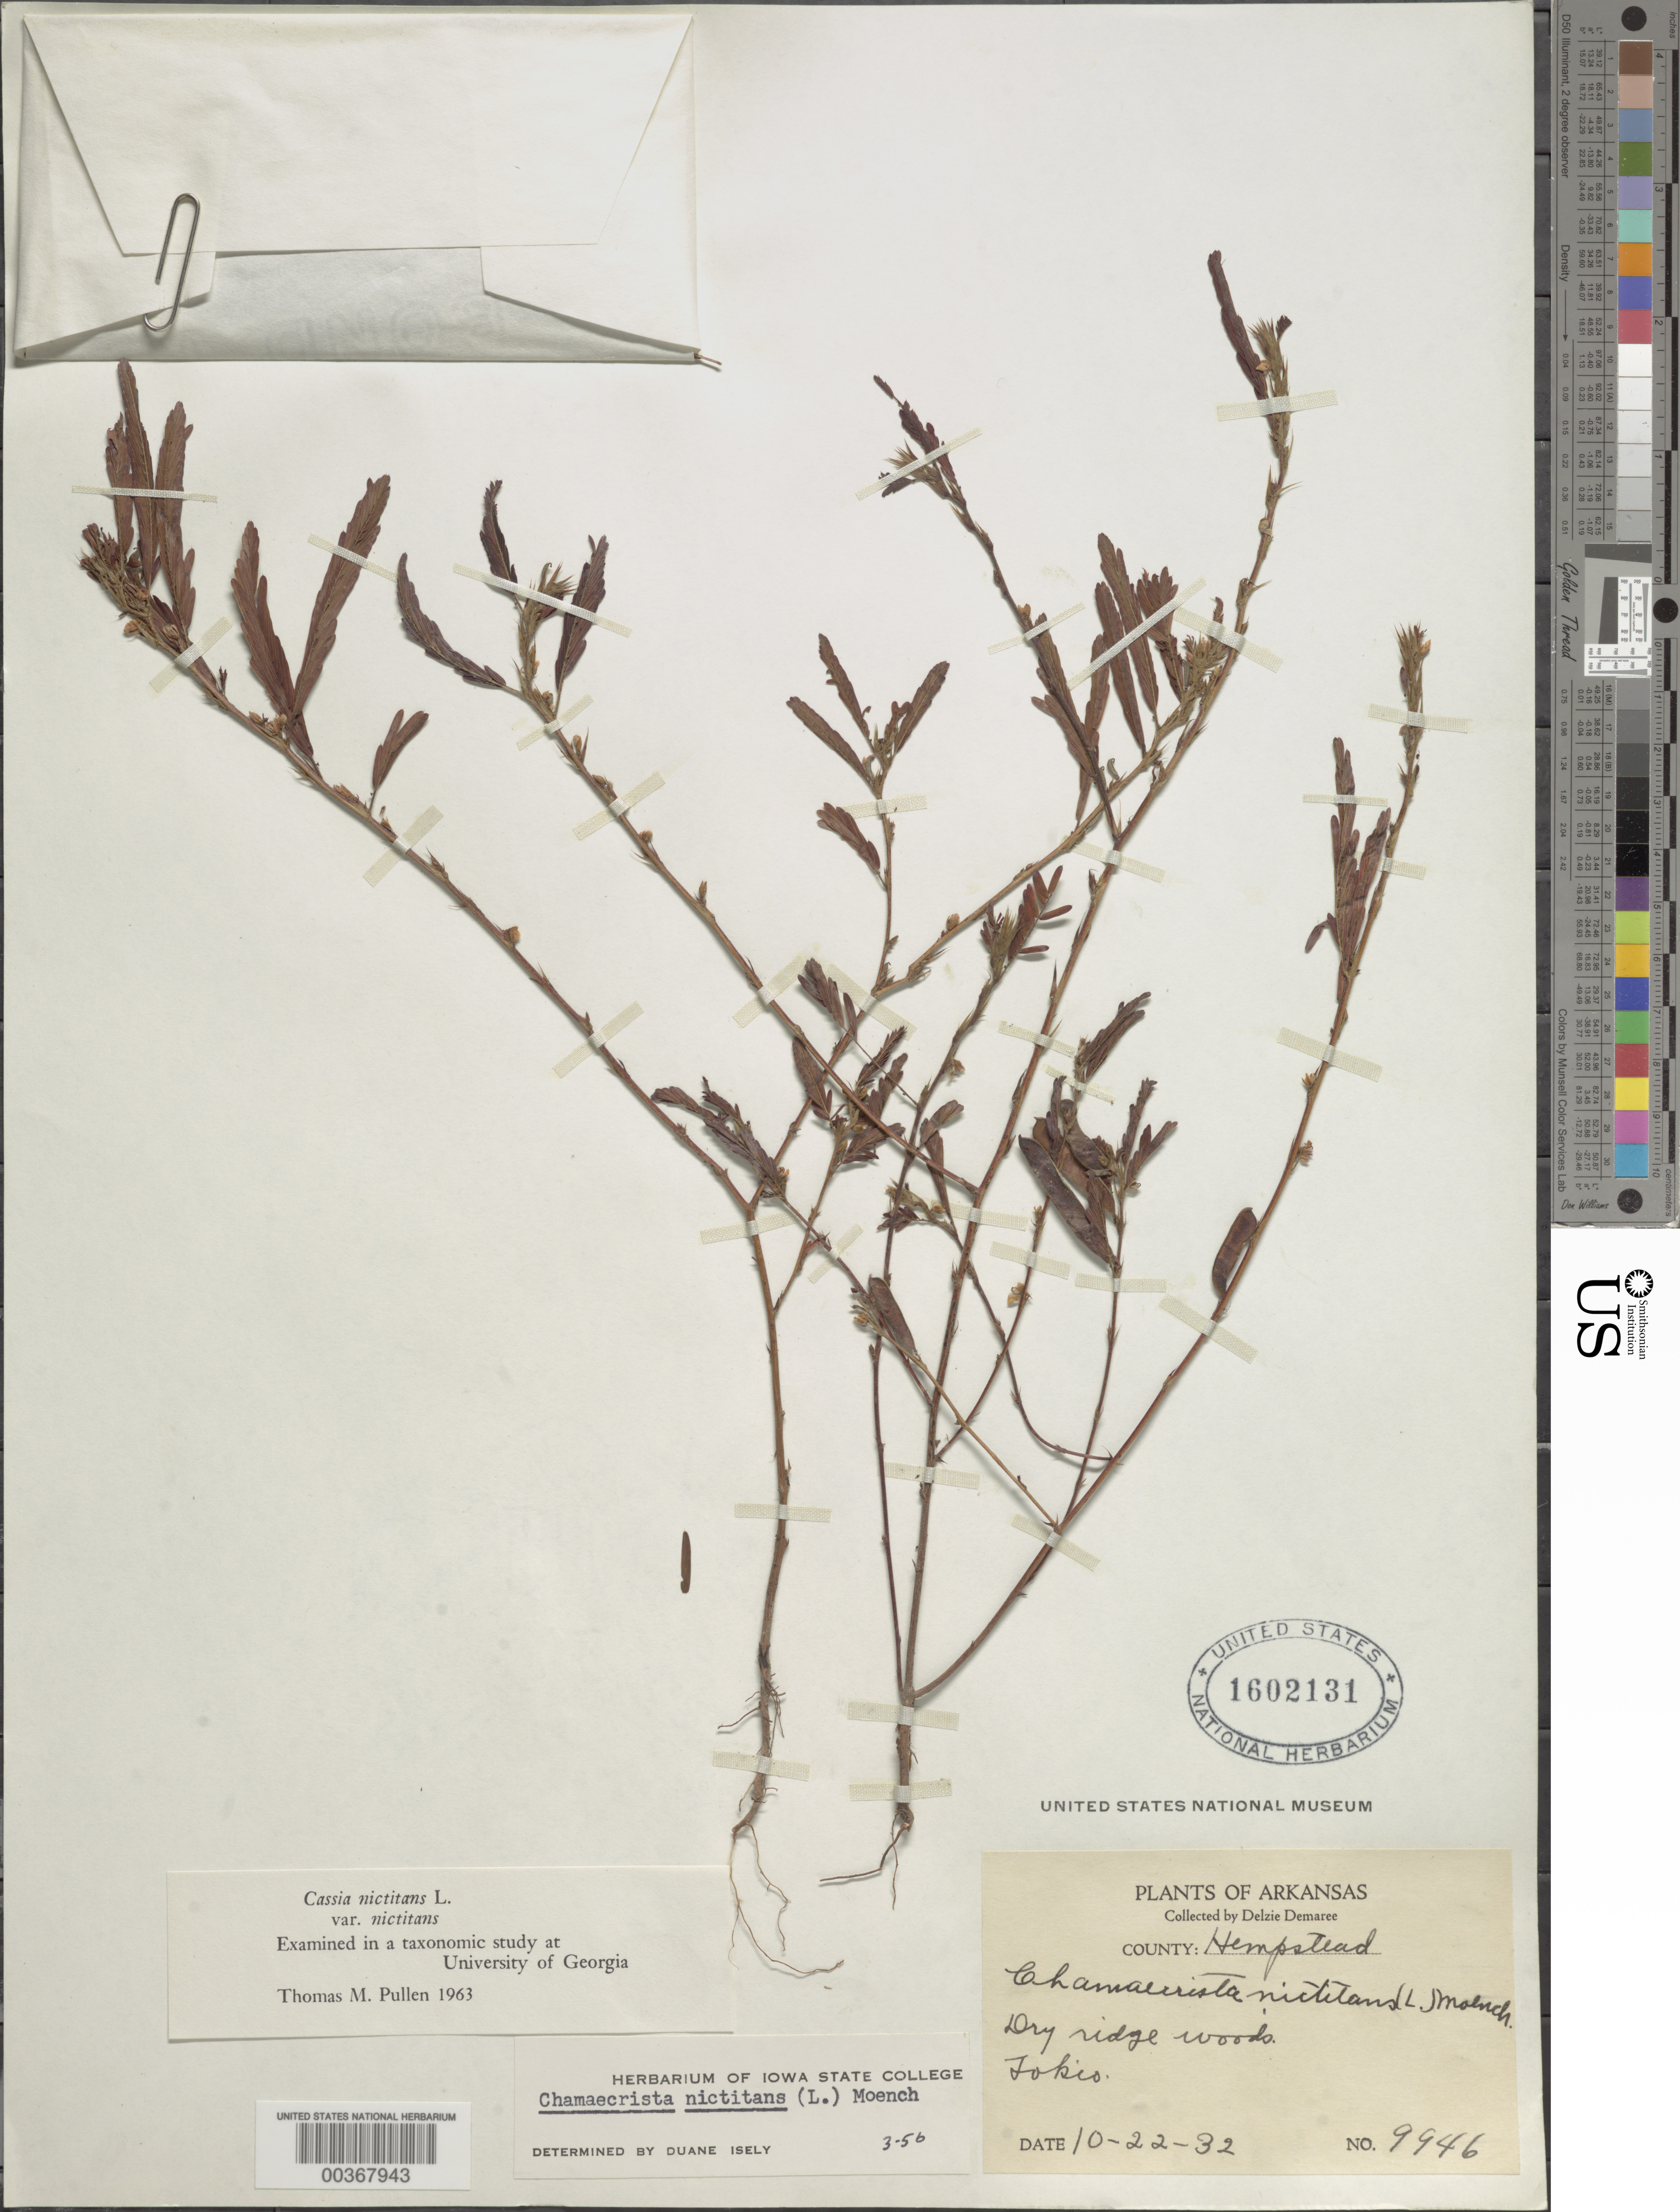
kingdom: Plantae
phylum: Tracheophyta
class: Magnoliopsida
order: Fabales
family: Fabaceae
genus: Chamaecrista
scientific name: Chamaecrista nictitans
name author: (L.) Moench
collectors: D. Demaree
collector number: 9946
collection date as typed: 22 Oct 1932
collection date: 1932-10-22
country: United States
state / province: Arkansas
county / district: Hempstead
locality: Tokis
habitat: Dry ridge woods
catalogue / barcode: US 1602131